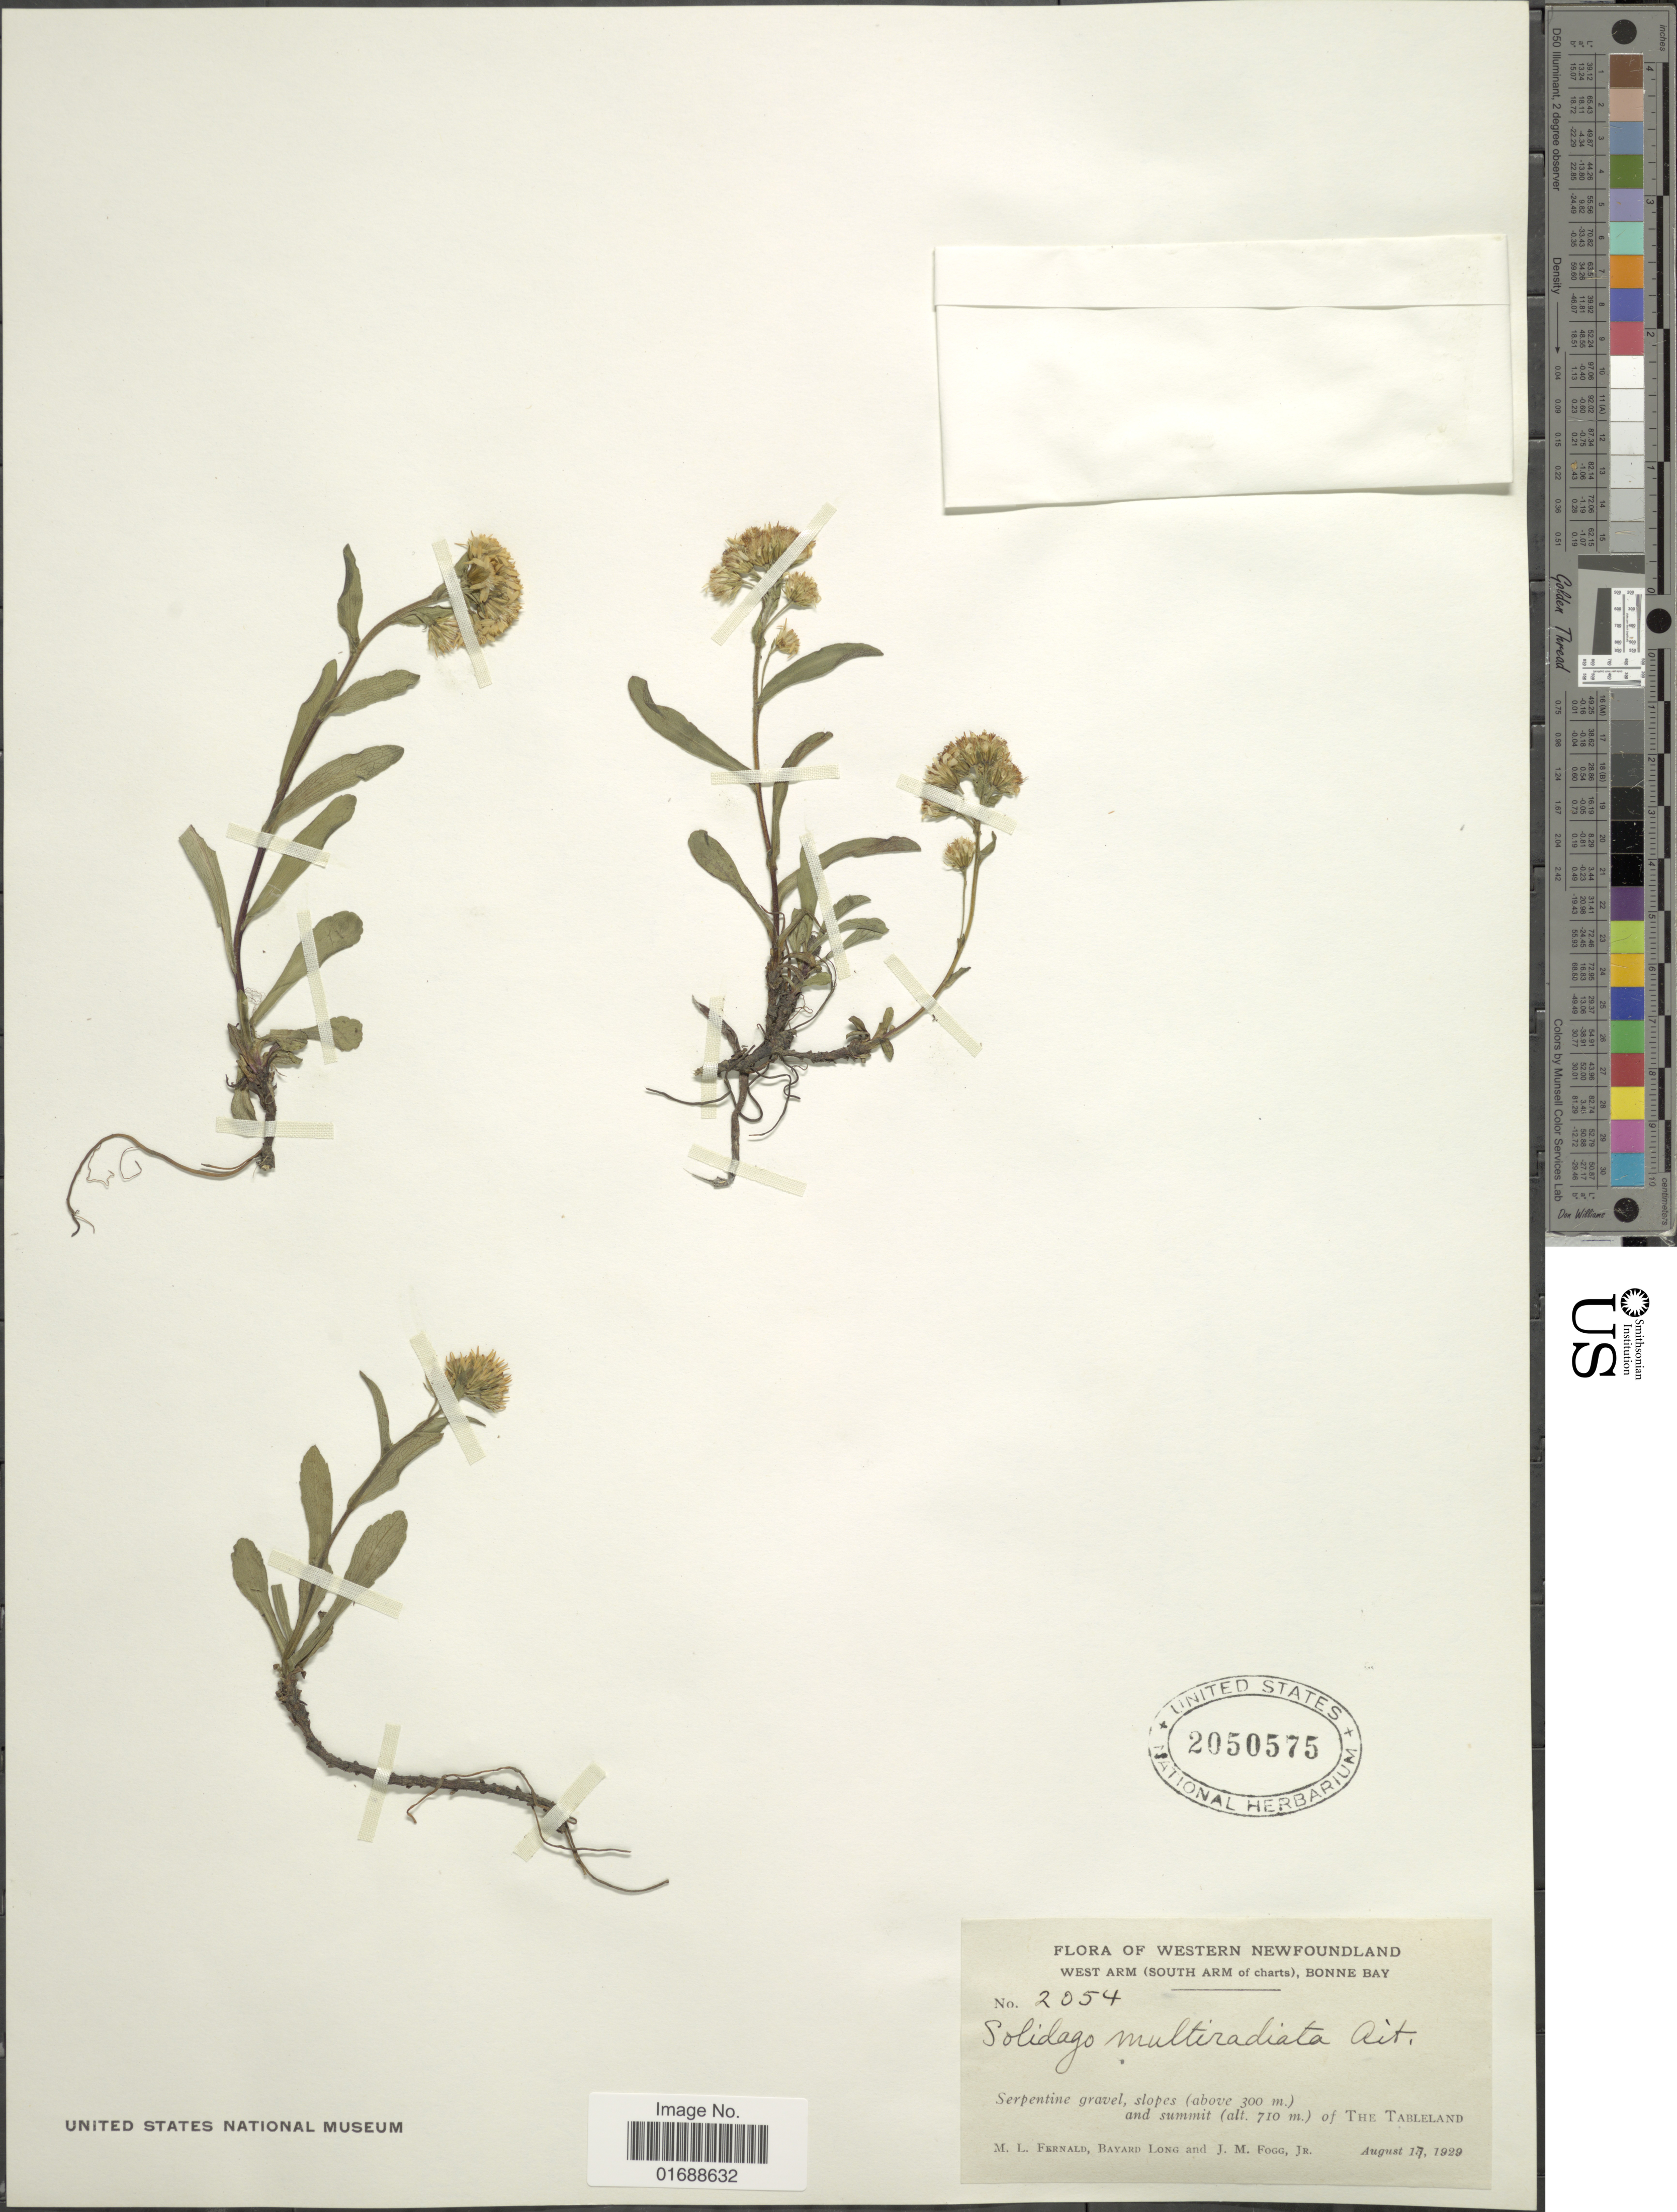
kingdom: Plantae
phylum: Tracheophyta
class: Magnoliopsida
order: Asterales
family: Asteraceae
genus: Solidago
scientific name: Solidago multiradiata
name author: Aiton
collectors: M. L. Fernald, B. Long & J. Fogg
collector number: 2054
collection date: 1929-08-17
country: Canada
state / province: Newfoundland and Labrador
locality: Western Newfoundland, West Arm (South Arm of charts), Bonne Bay, Serpentine gravel, slopes and summit of the Tableland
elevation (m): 300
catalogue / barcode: US 2050575